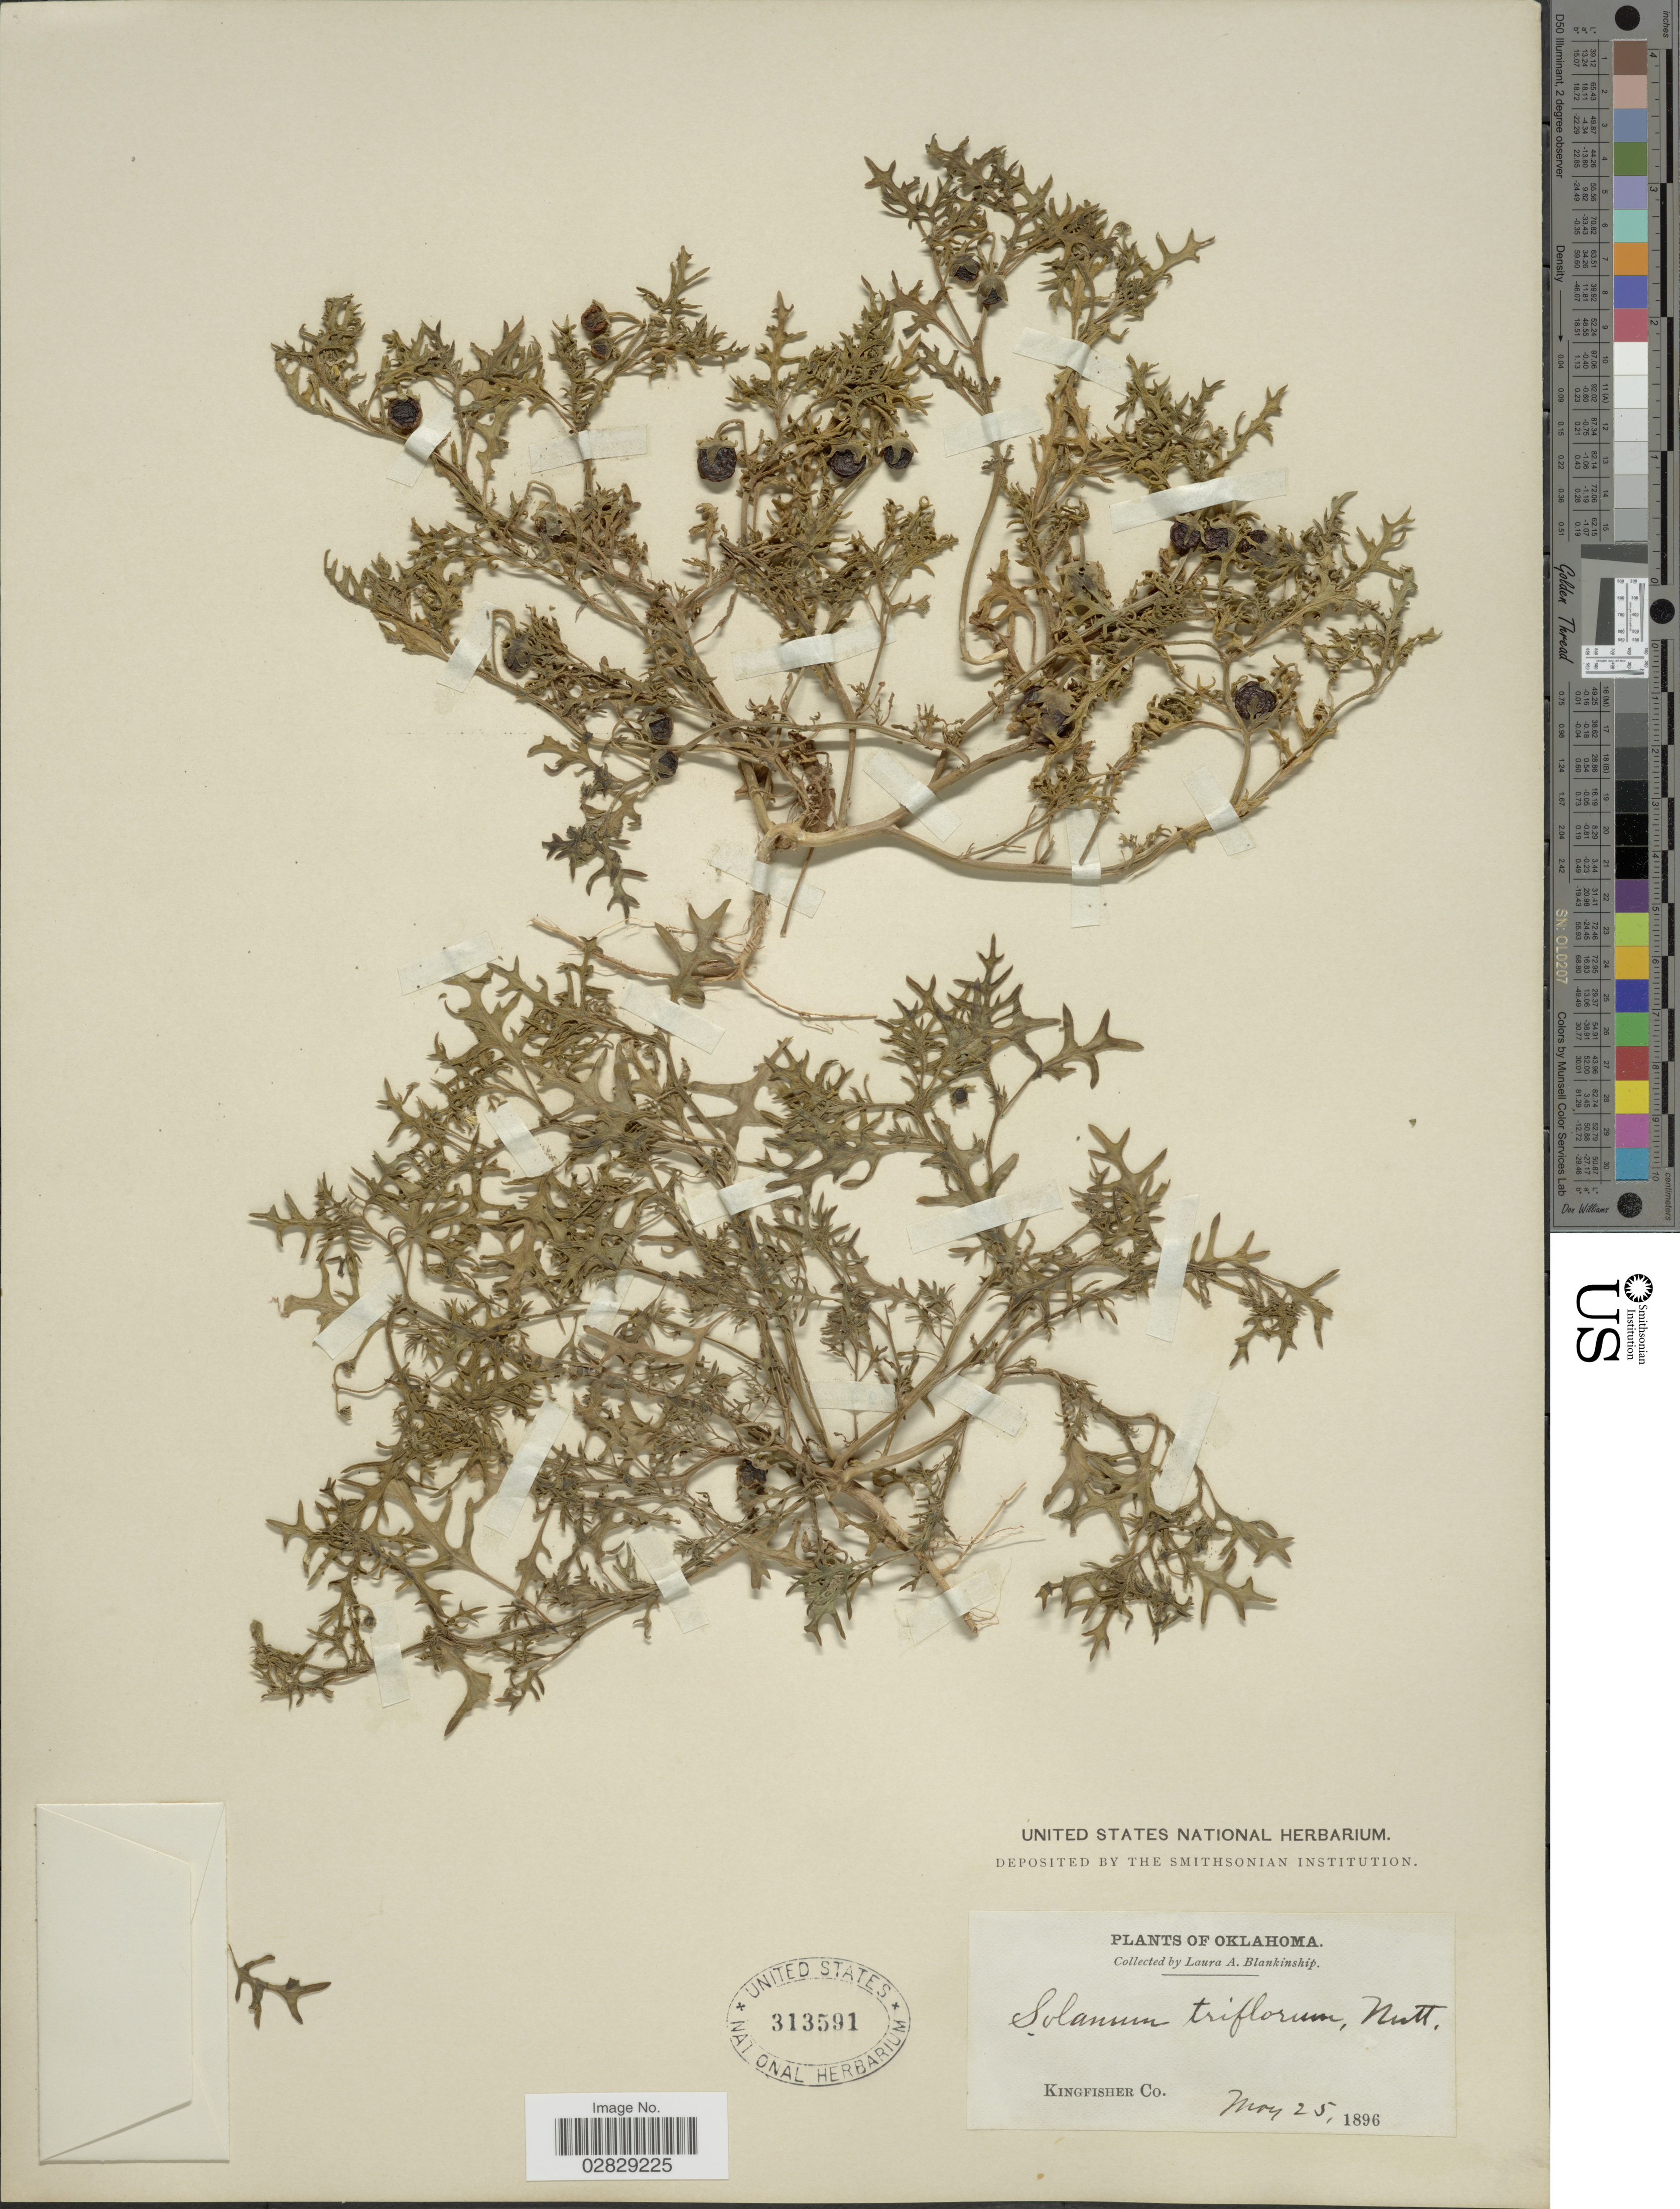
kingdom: Plantae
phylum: Tracheophyta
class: Magnoliopsida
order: Solanales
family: Solanaceae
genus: Solanum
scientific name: Solanum triflorum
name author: Nutt.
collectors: L. A. Blankinship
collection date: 1896-05-25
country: United States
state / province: Oklahoma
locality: Kingfisher Co.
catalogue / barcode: US 313591